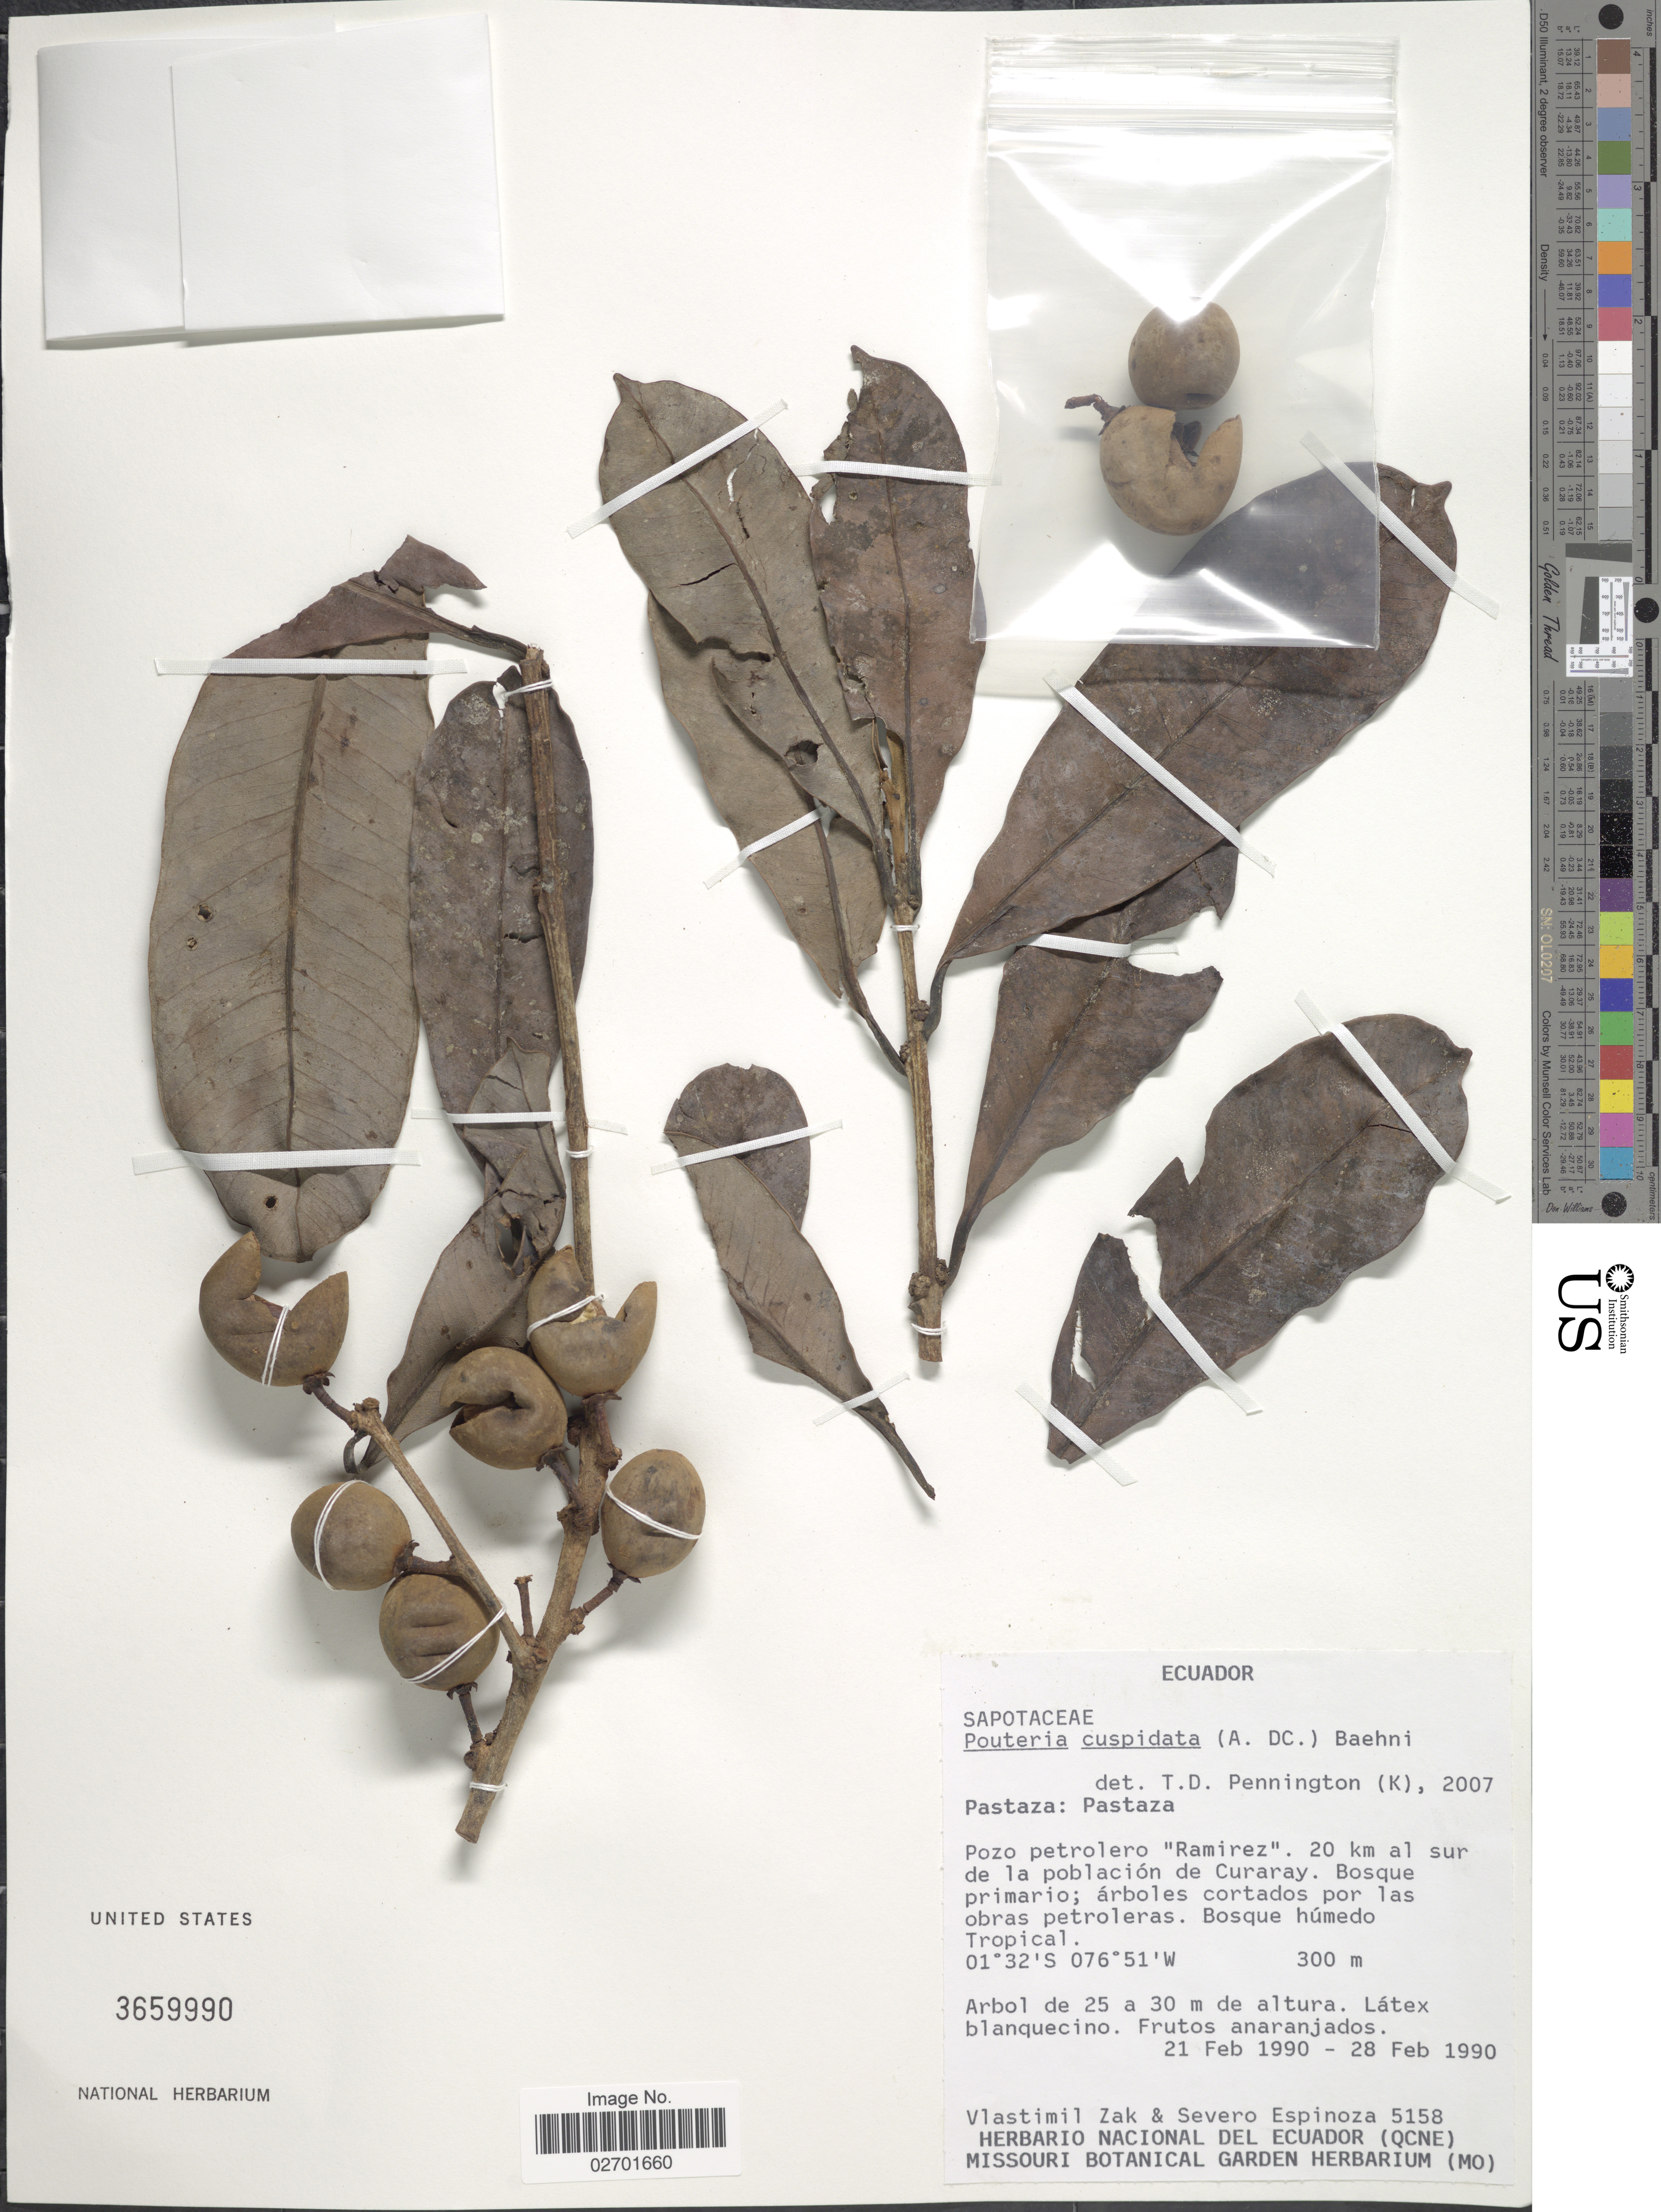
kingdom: Plantae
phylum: Tracheophyta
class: Magnoliopsida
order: Ericales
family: Sapotaceae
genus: Pouteria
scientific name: Pouteria cuspidata subsp. cuspidata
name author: (A. DC.) Baehni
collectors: V. Zak & S. Espinoza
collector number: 5158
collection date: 1990-02-21/1990-02-28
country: Ecuador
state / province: Pastaza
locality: Pastaza: Pastaza, 20 km al sur de la poblacion de Curaray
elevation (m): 300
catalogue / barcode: US 3659990